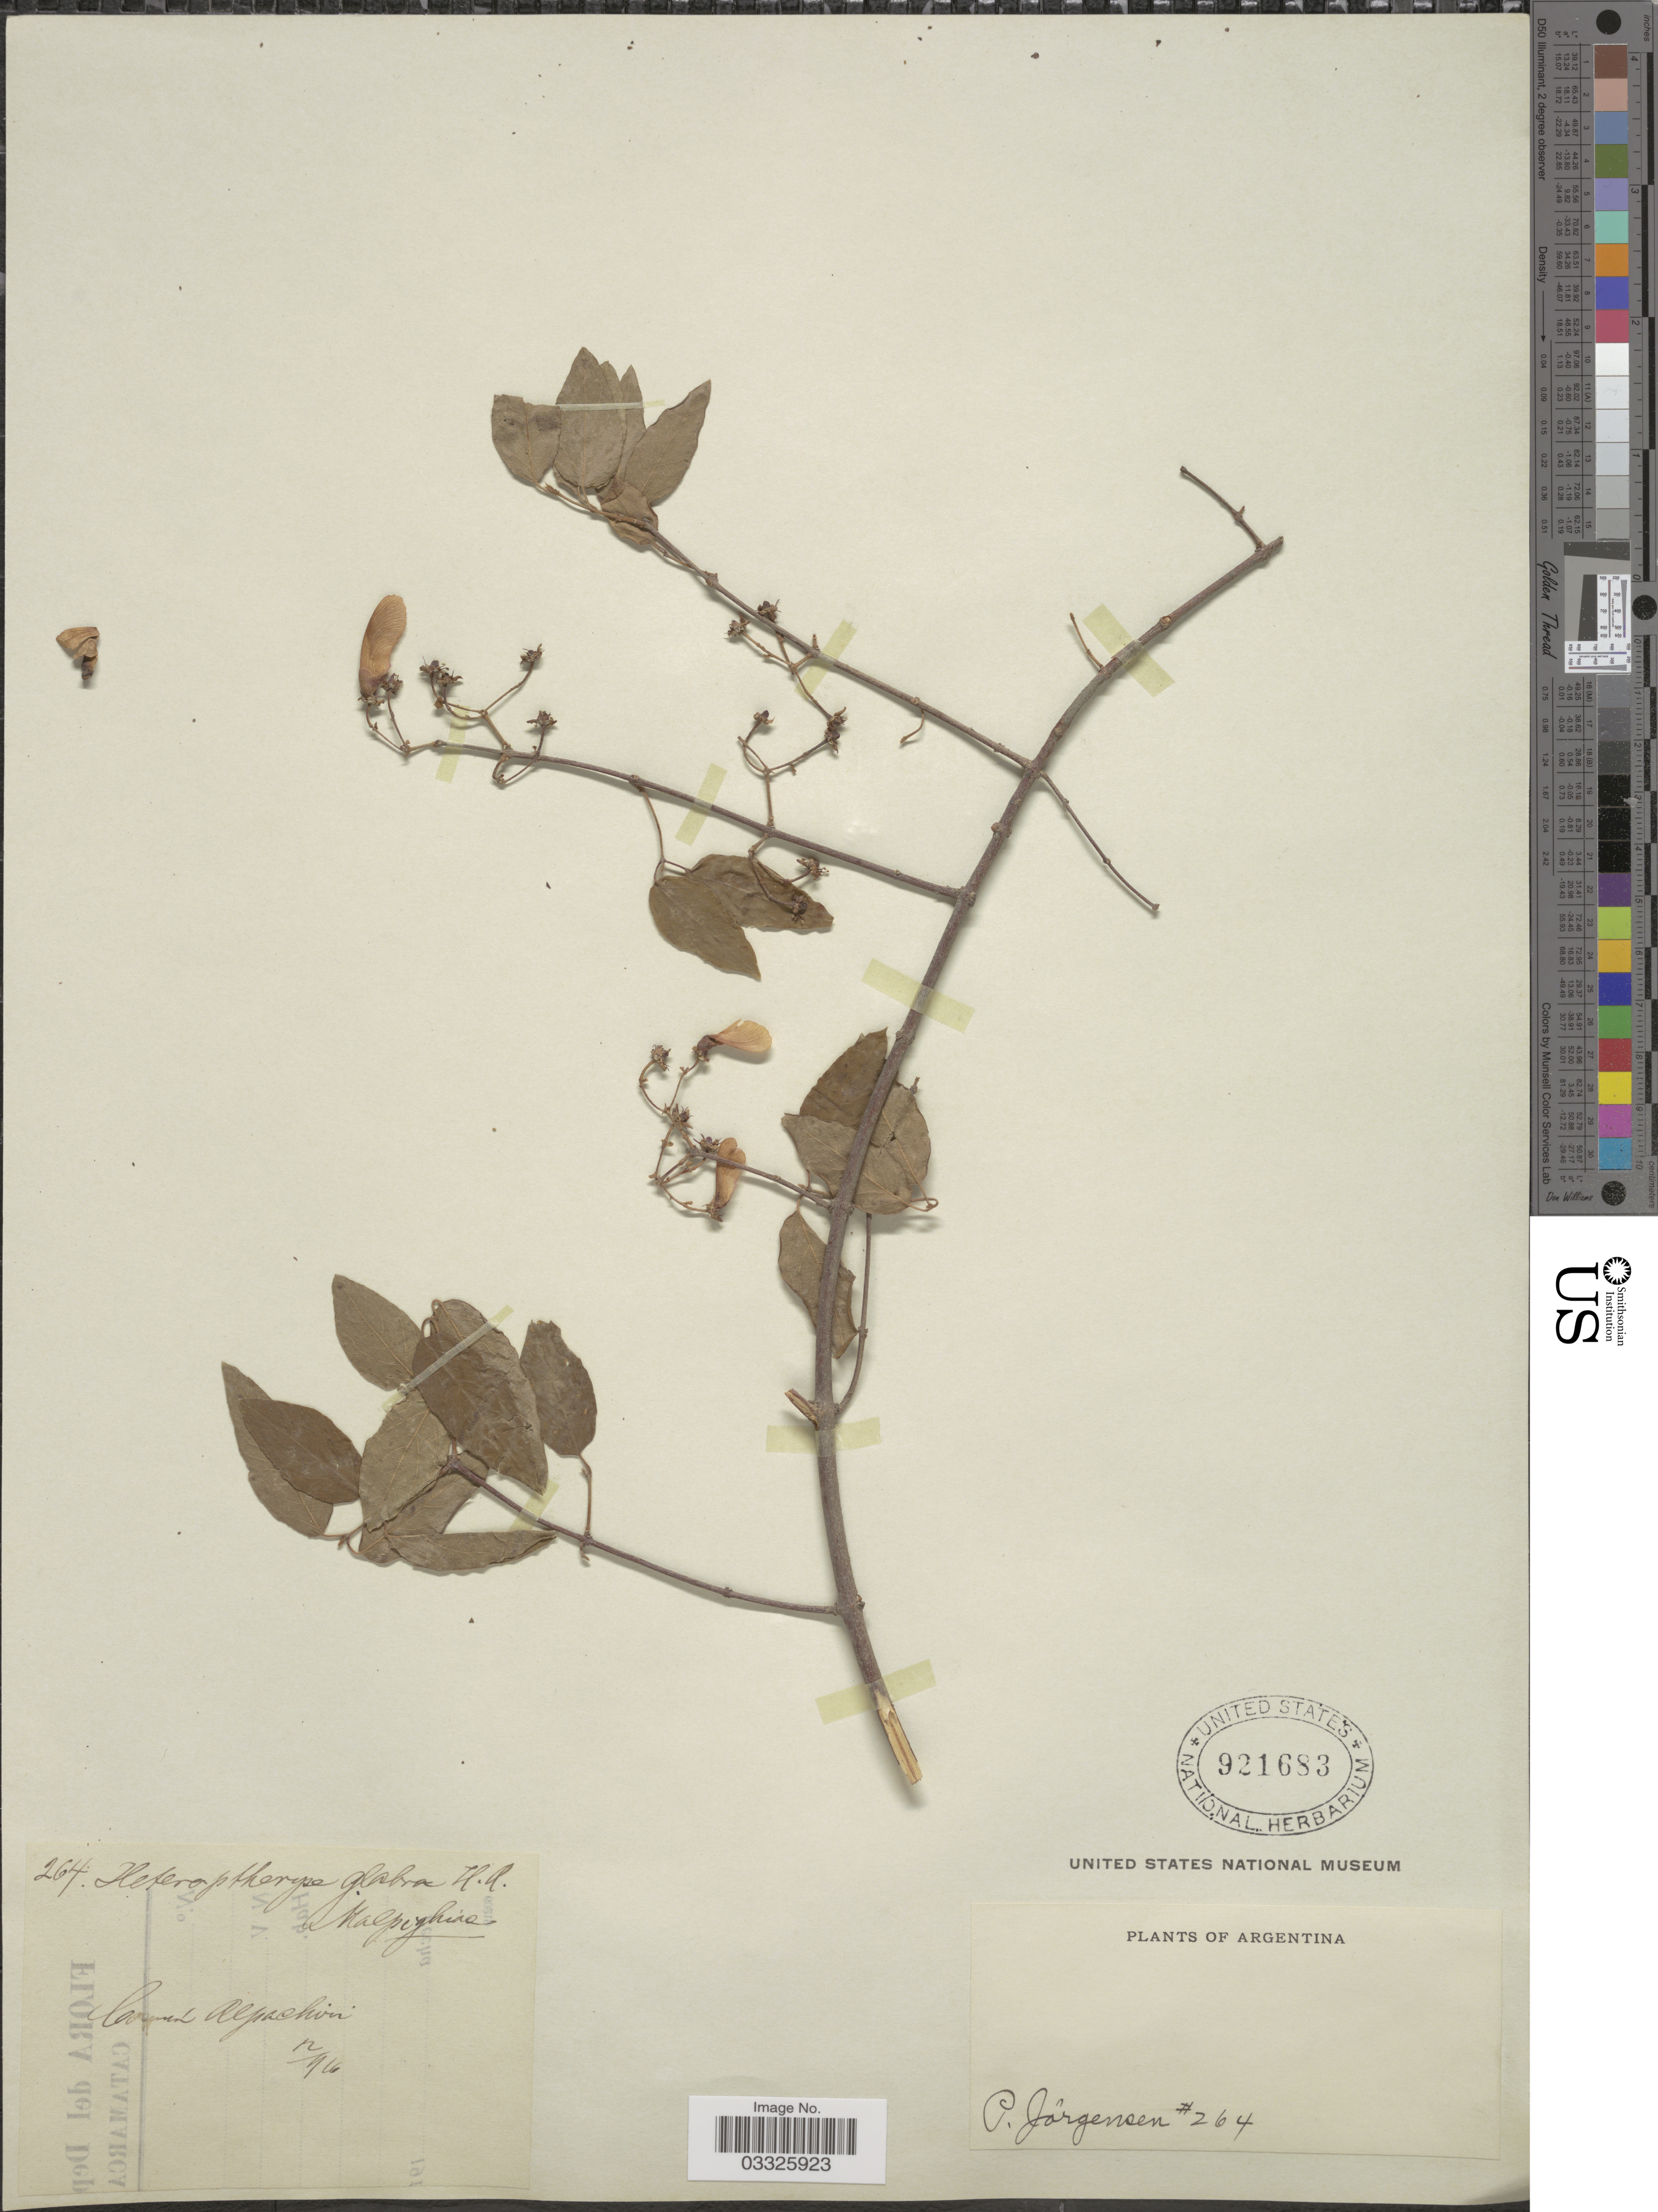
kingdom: Plantae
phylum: Tracheophyta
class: Magnoliopsida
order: Malpighiales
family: Malpighiaceae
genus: Heteropterys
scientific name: Heteropterys glabra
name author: Hook. & Arn.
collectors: P. Jörgensen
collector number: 264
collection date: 1916-12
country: Argentina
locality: Alpachiri.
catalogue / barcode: US 921683